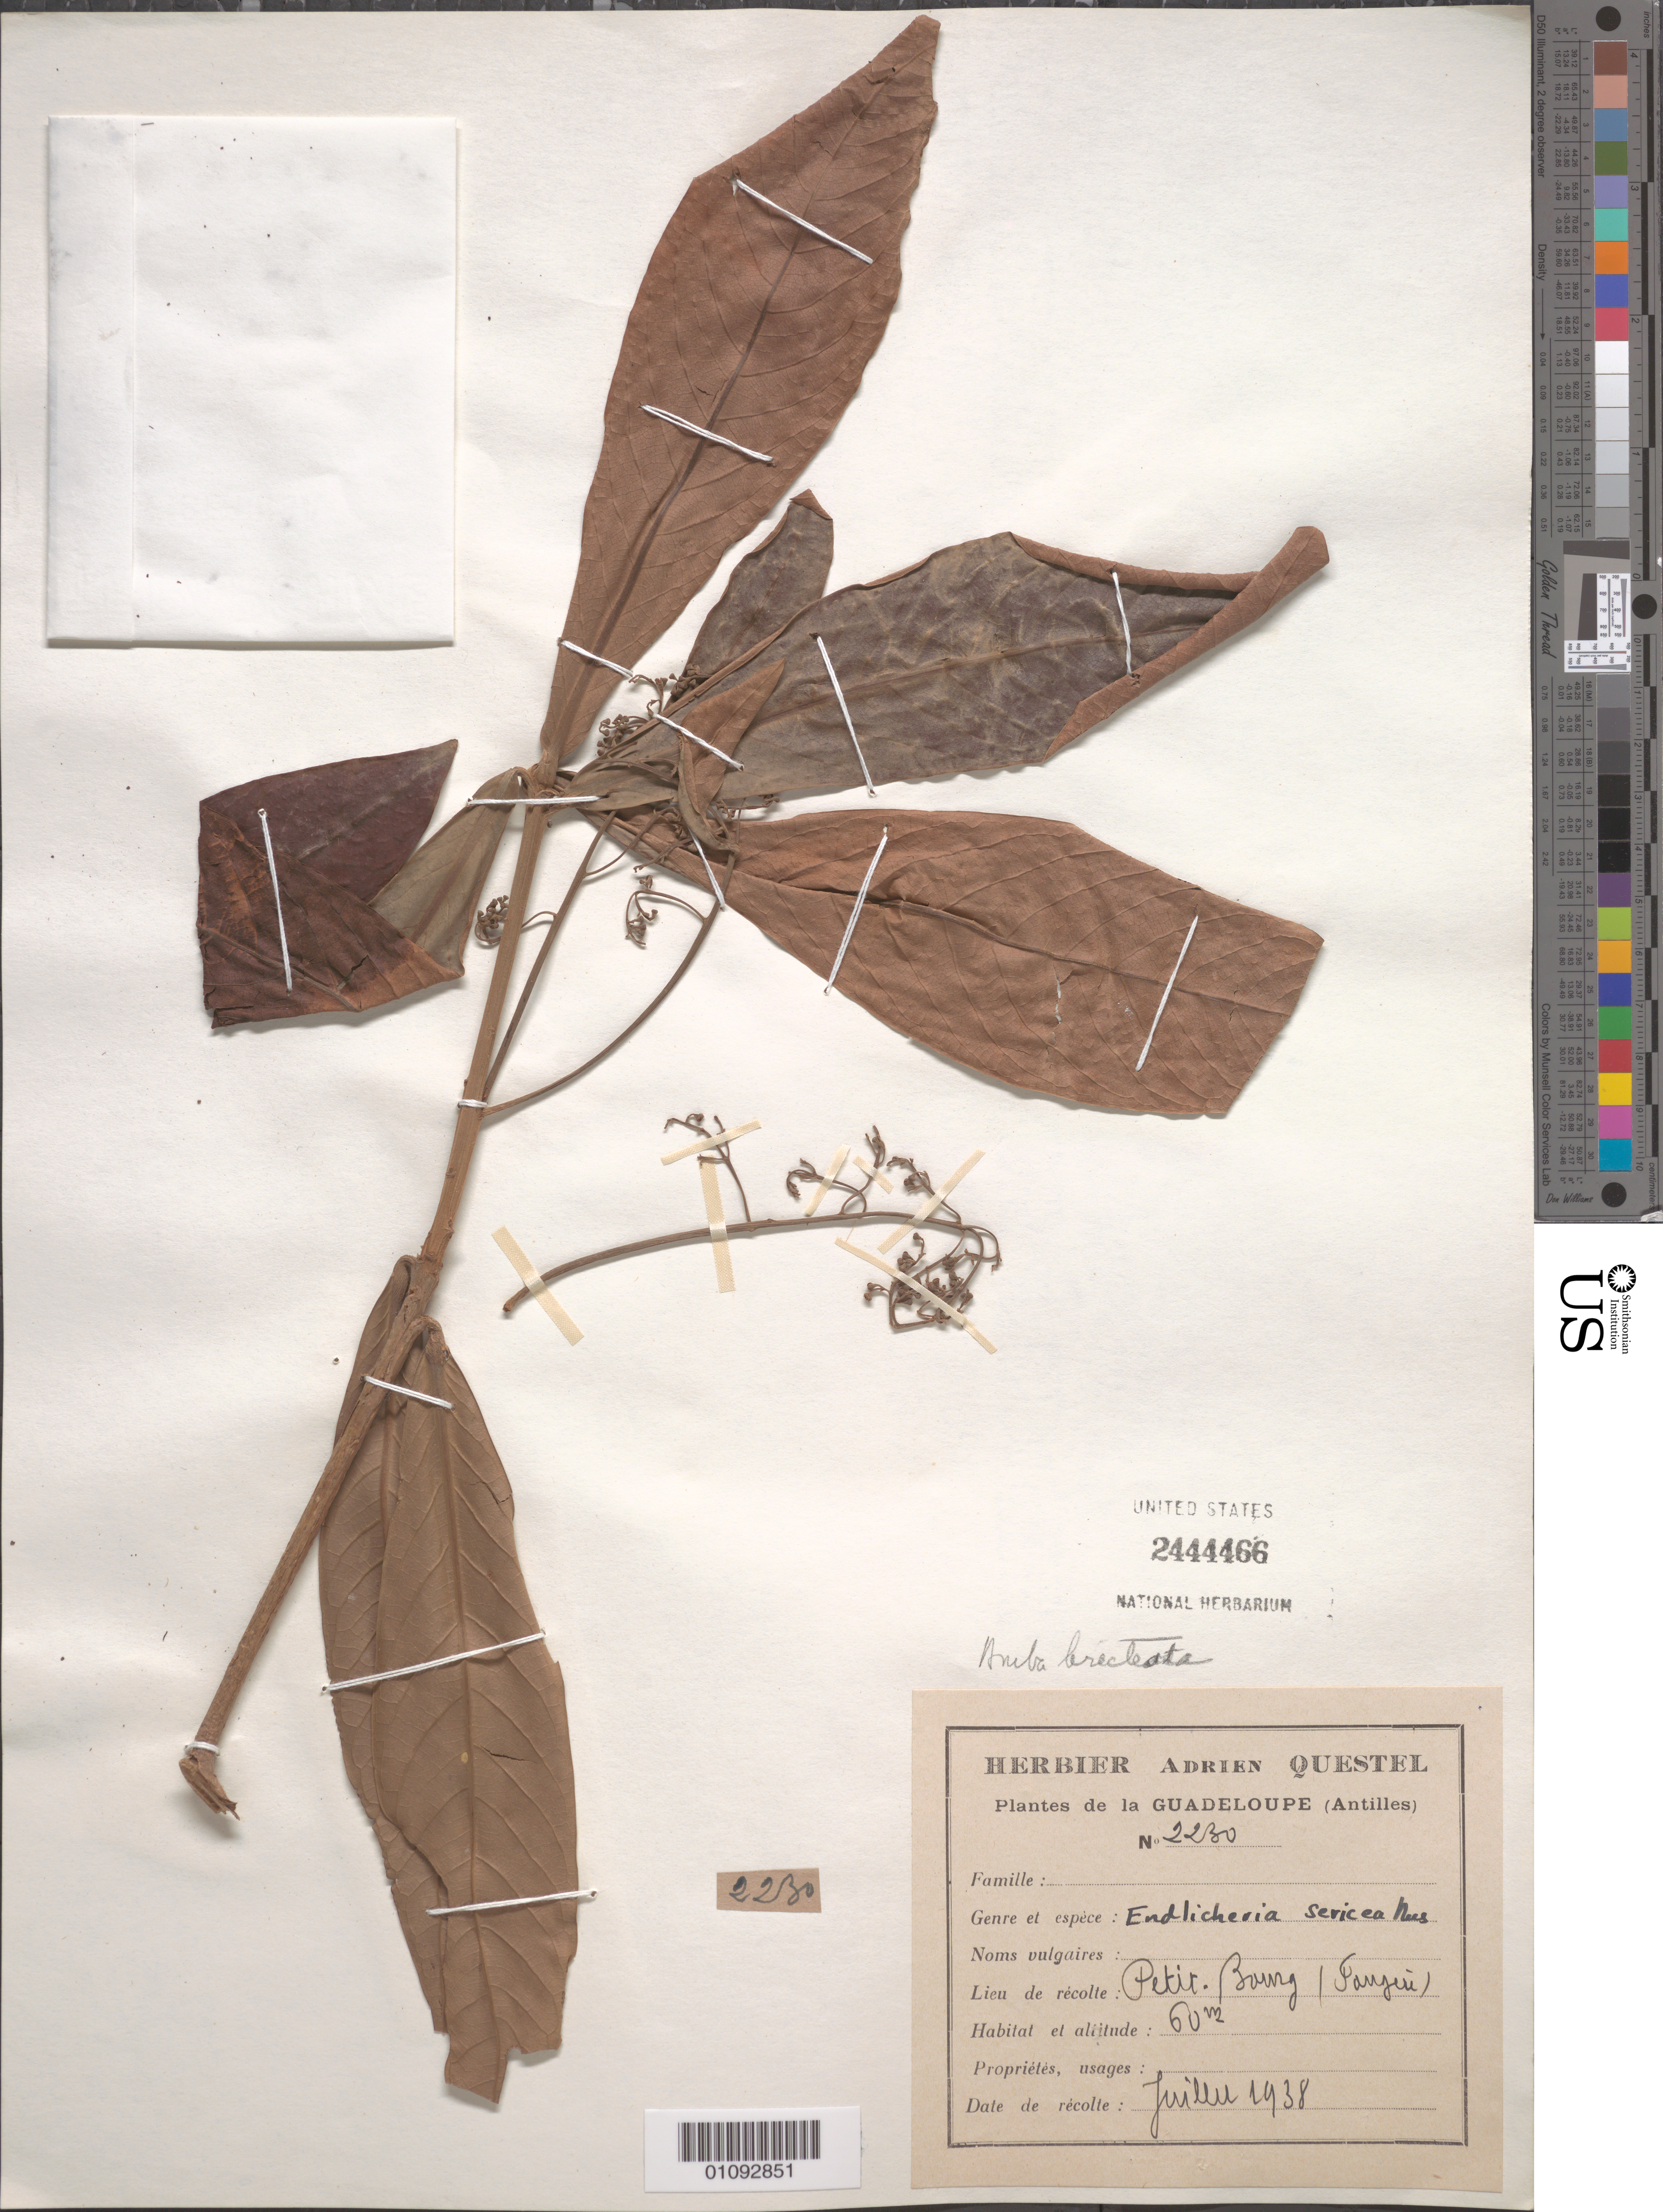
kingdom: Plantae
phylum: Tracheophyta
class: Magnoliopsida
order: Laurales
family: Lauraceae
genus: Aniba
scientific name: Aniba bracteata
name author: (Nees) Mez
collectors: A. Questel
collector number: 2230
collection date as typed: Jul 1938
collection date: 1938-07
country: Guadeloupe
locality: Petit Bourg, Fangerie.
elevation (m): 60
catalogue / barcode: US 2444466